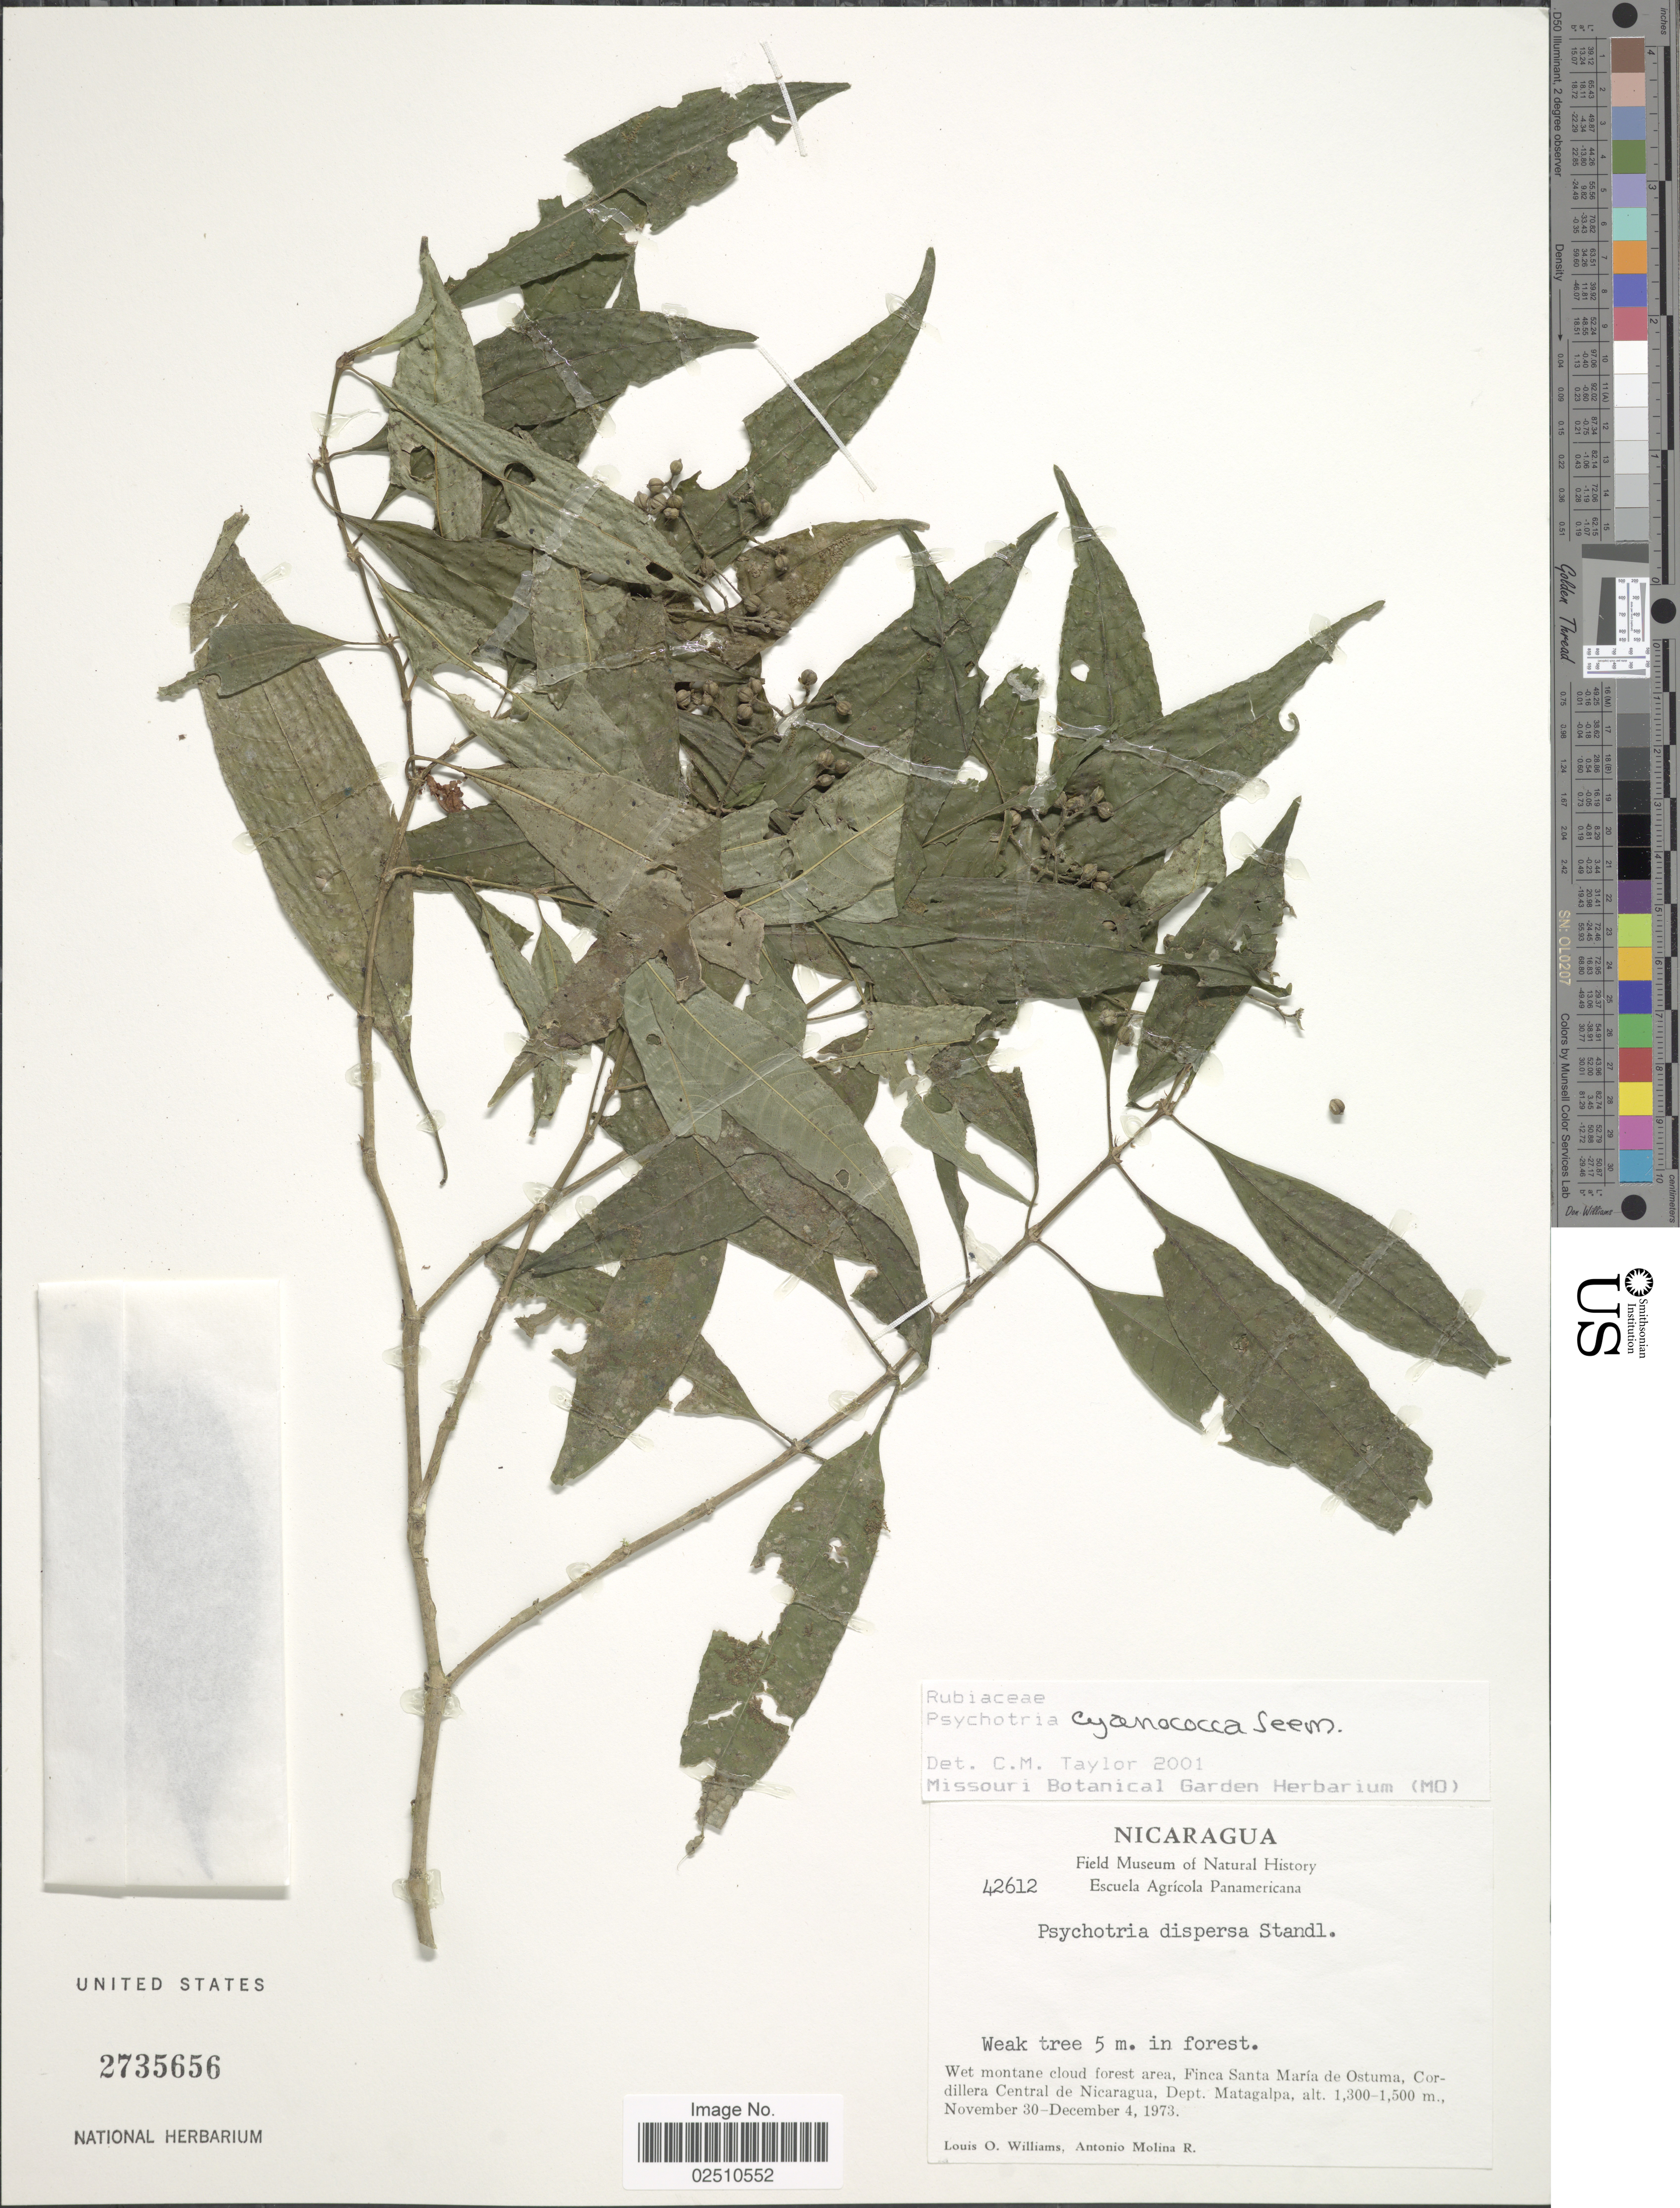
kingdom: Plantae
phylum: Tracheophyta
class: Magnoliopsida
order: Gentianales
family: Rubiaceae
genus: Psychotria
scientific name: Psychotria cyanococca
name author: Seem. ex Dombrain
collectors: L. O. Williams & A. Molina R.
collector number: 42612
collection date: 1973-11-30/1973-12-04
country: Nicaragua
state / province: Matagalpa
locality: Finca Santa Maria de Ostuma, Cordillera Central de Nicaragua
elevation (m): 1300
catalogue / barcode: US 2735656